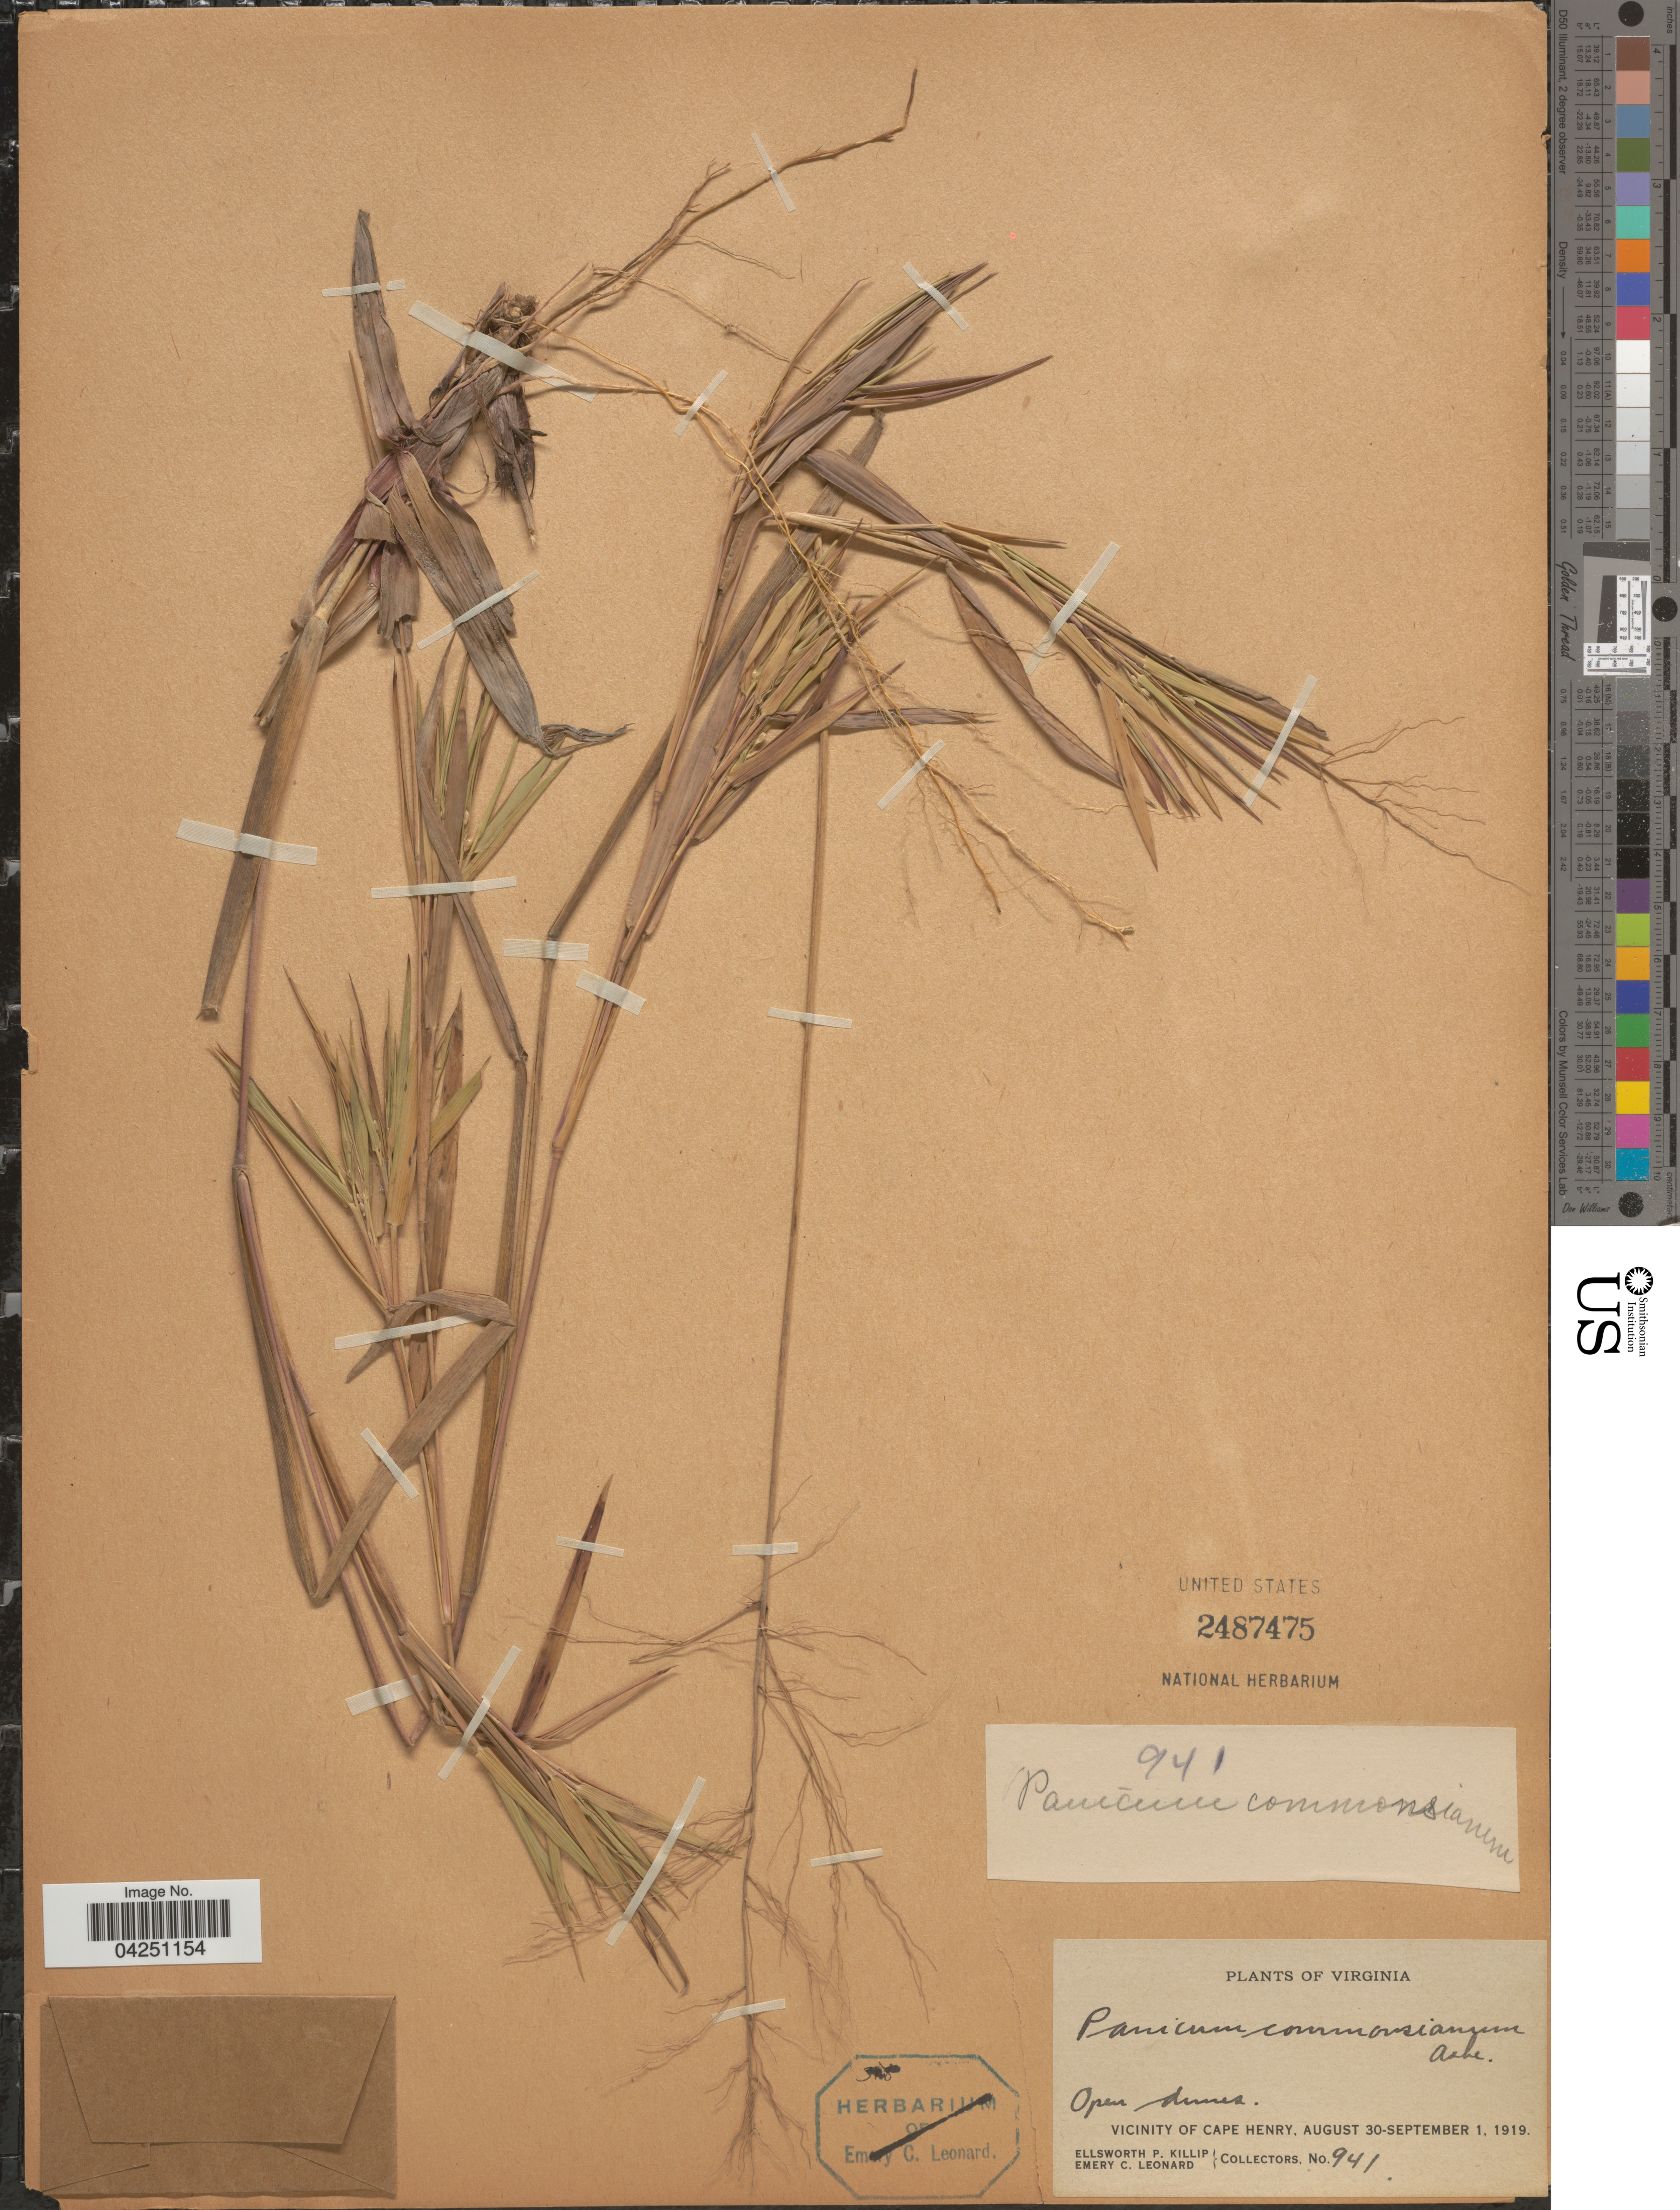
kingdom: Plantae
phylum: Tracheophyta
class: Liliopsida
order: Poales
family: Poaceae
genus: Dichanthelium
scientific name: Dichanthelium acuminatum var. acuminatum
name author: (Sw.) Gould & C.A. Clark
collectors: E. P. Killip & E. C. Leonard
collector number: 941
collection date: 1919-08-30/1919-09-01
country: United States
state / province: Virginia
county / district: City of Virginia Beach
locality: Vicinity of Cape Henry.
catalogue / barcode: US 2487475